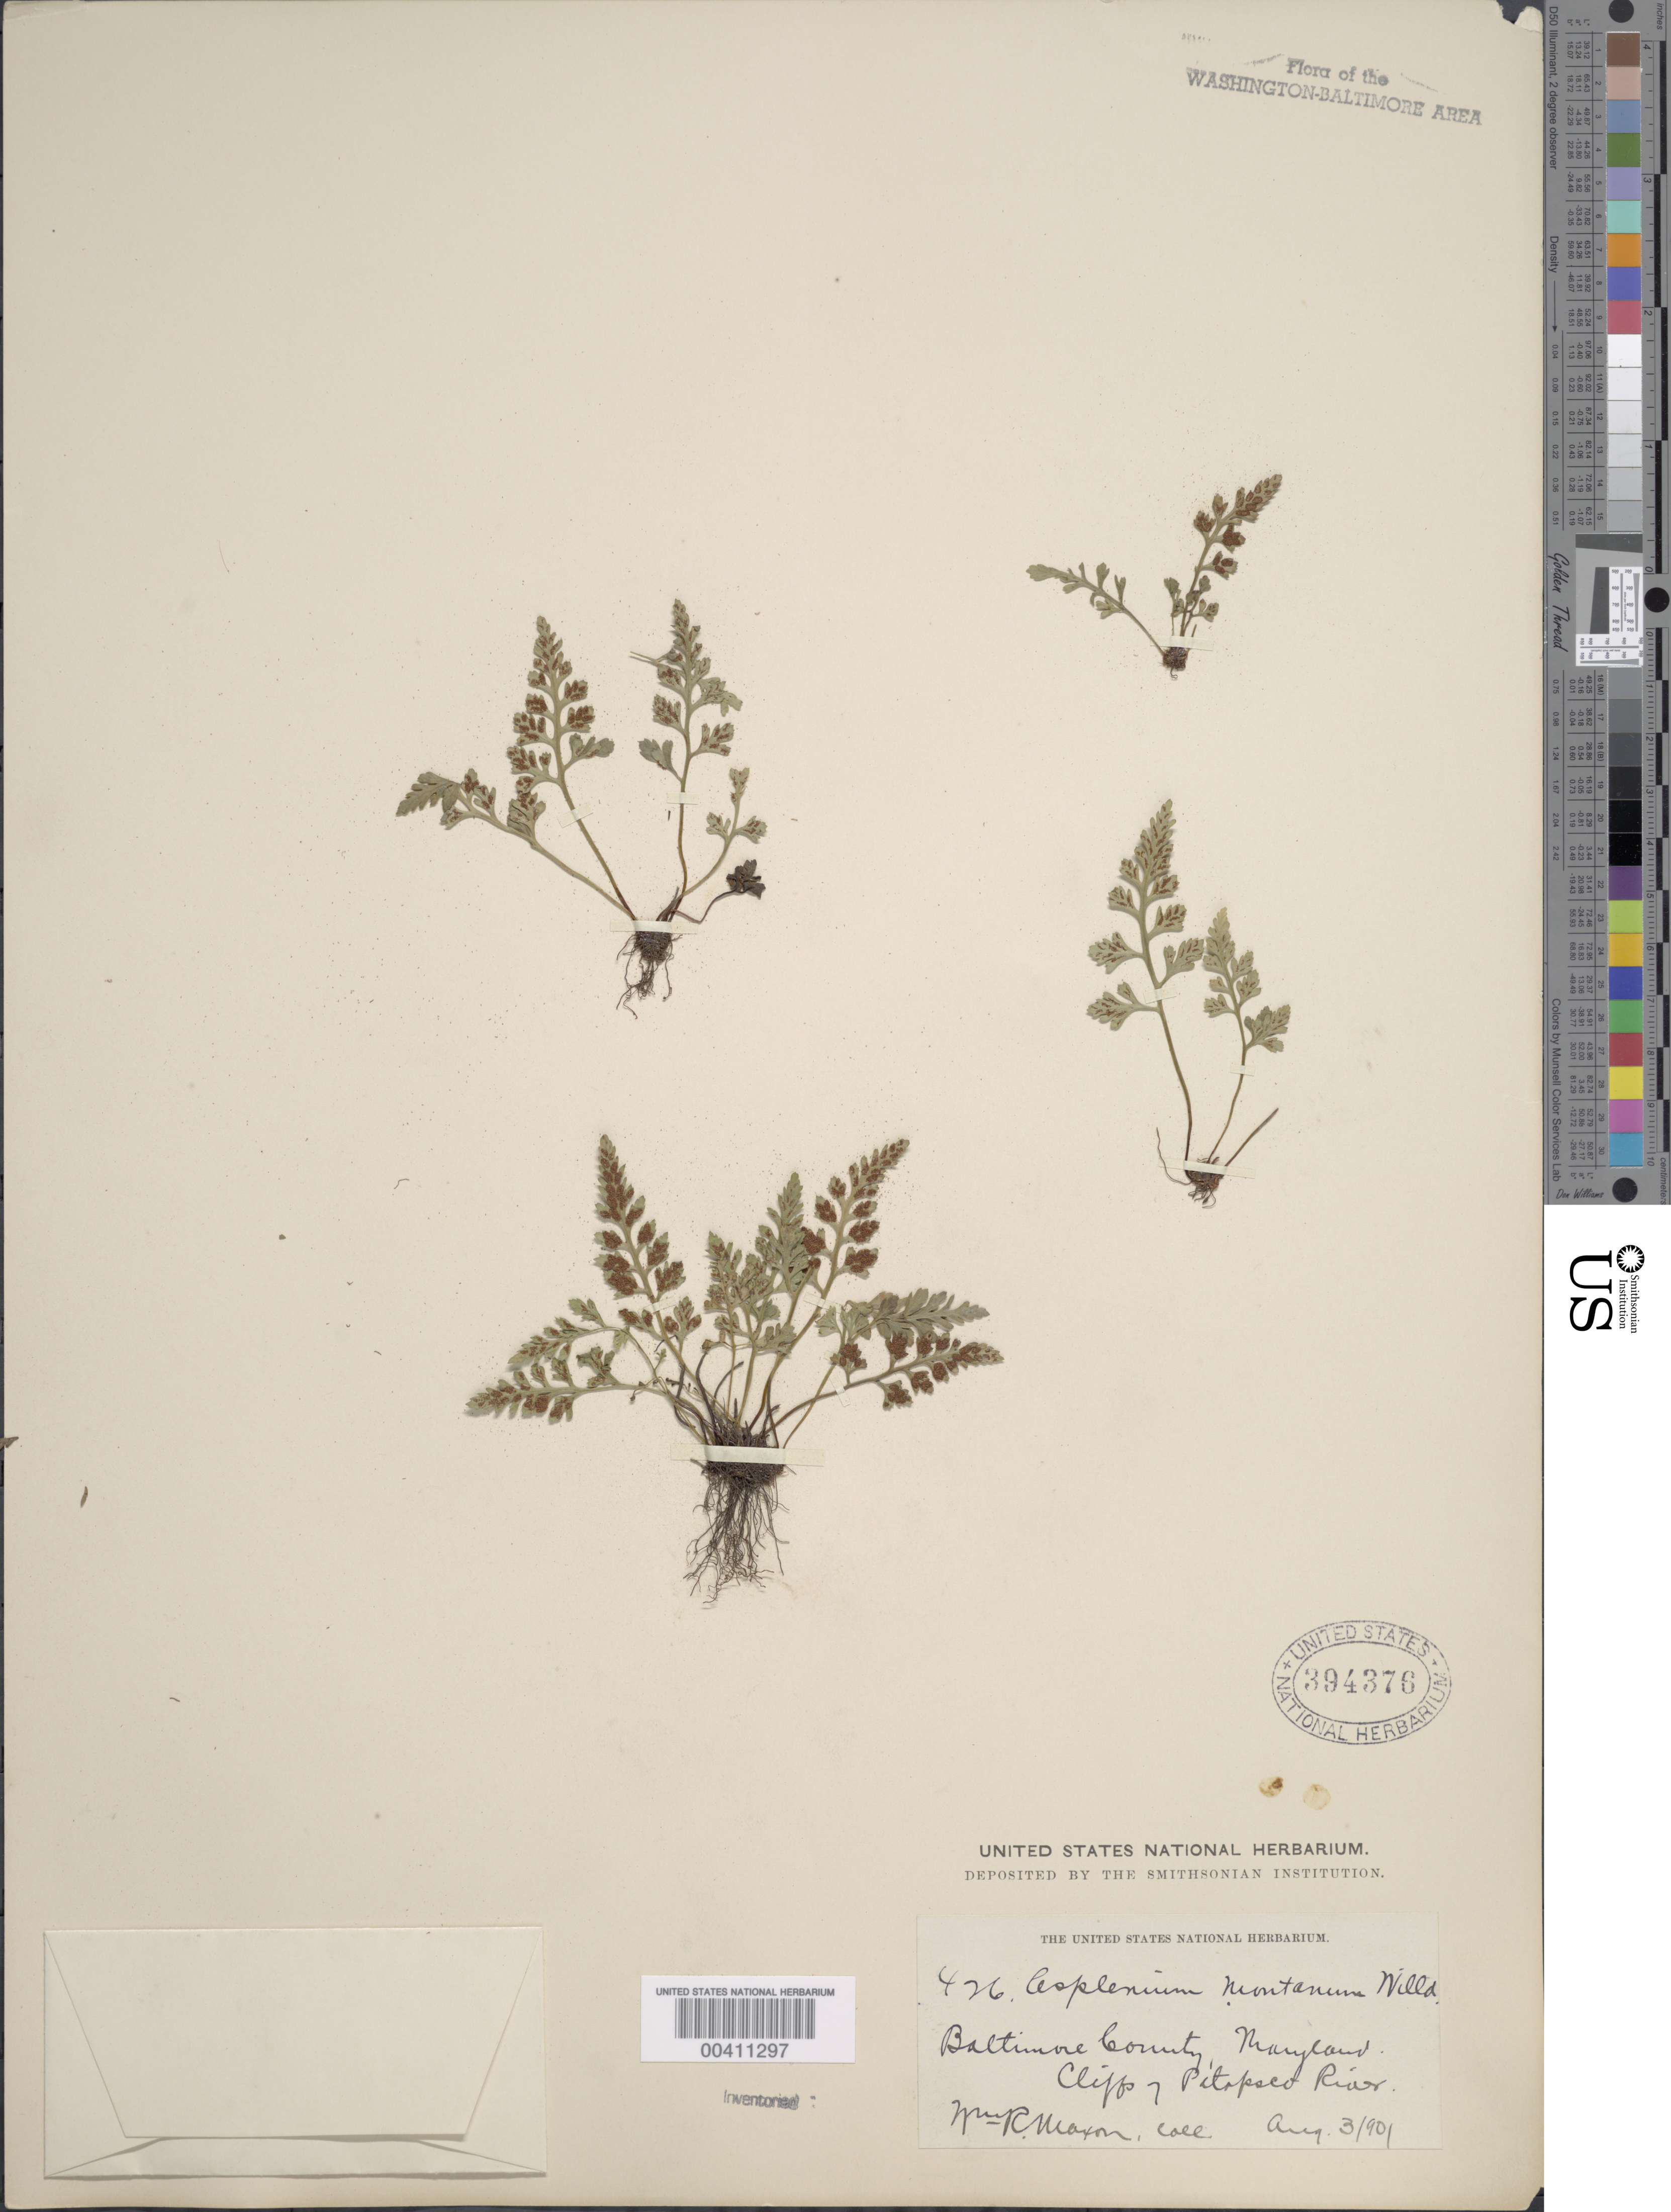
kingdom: Plantae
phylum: Tracheophyta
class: Polypodiopsida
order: Polypodiales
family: Aspleniaceae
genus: Asplenium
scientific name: Asplenium montanum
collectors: W. R. Maxon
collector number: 426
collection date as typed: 03 Aug 1901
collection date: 1901-08-03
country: United States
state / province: Maryland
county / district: Baltimore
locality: Patapsco River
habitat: Cliffs of river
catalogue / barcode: US 394376